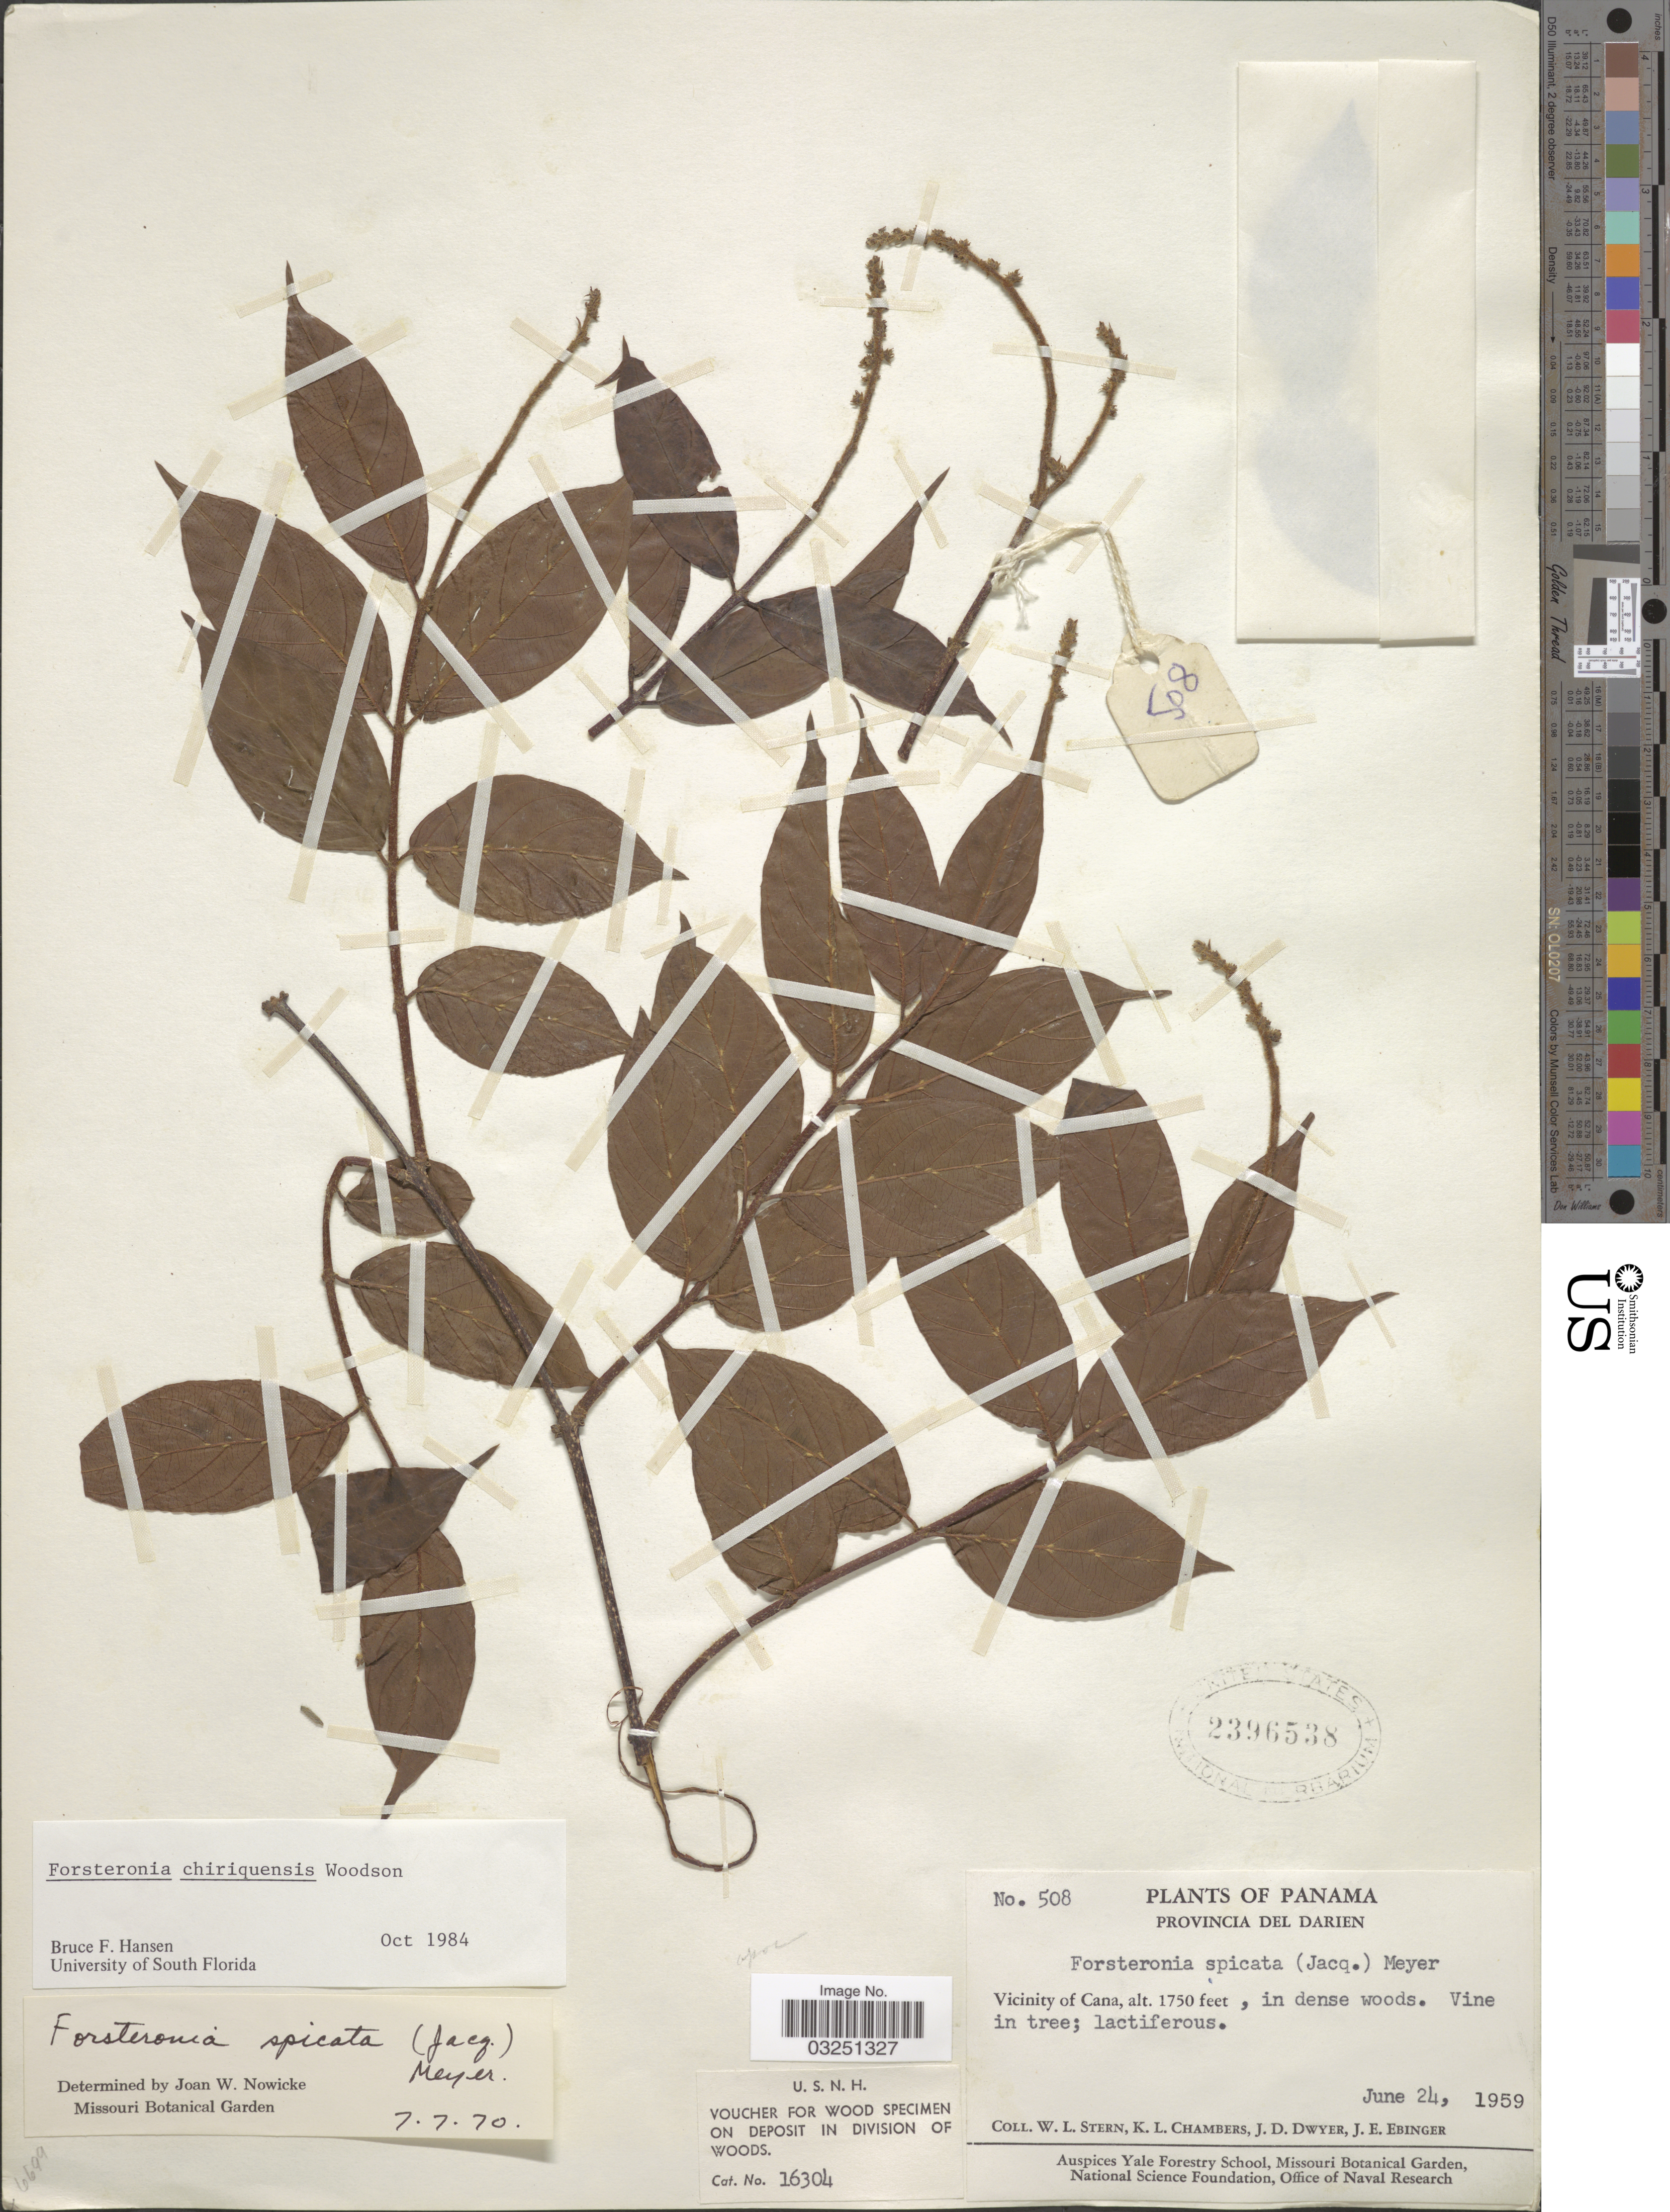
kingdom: Plantae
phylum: Tracheophyta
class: Magnoliopsida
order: Gentianales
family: Apocynaceae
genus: Forsteronia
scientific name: Forsteronia chiriquensis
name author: Woodson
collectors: W. L. Stern, K. Chambers, J. D. Dwyer & J. Ebinger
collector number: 508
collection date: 1959-06-24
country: Panama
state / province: Darién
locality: Provincia del Darien. Vicinity of Cana.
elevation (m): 533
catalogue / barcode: US 2396538